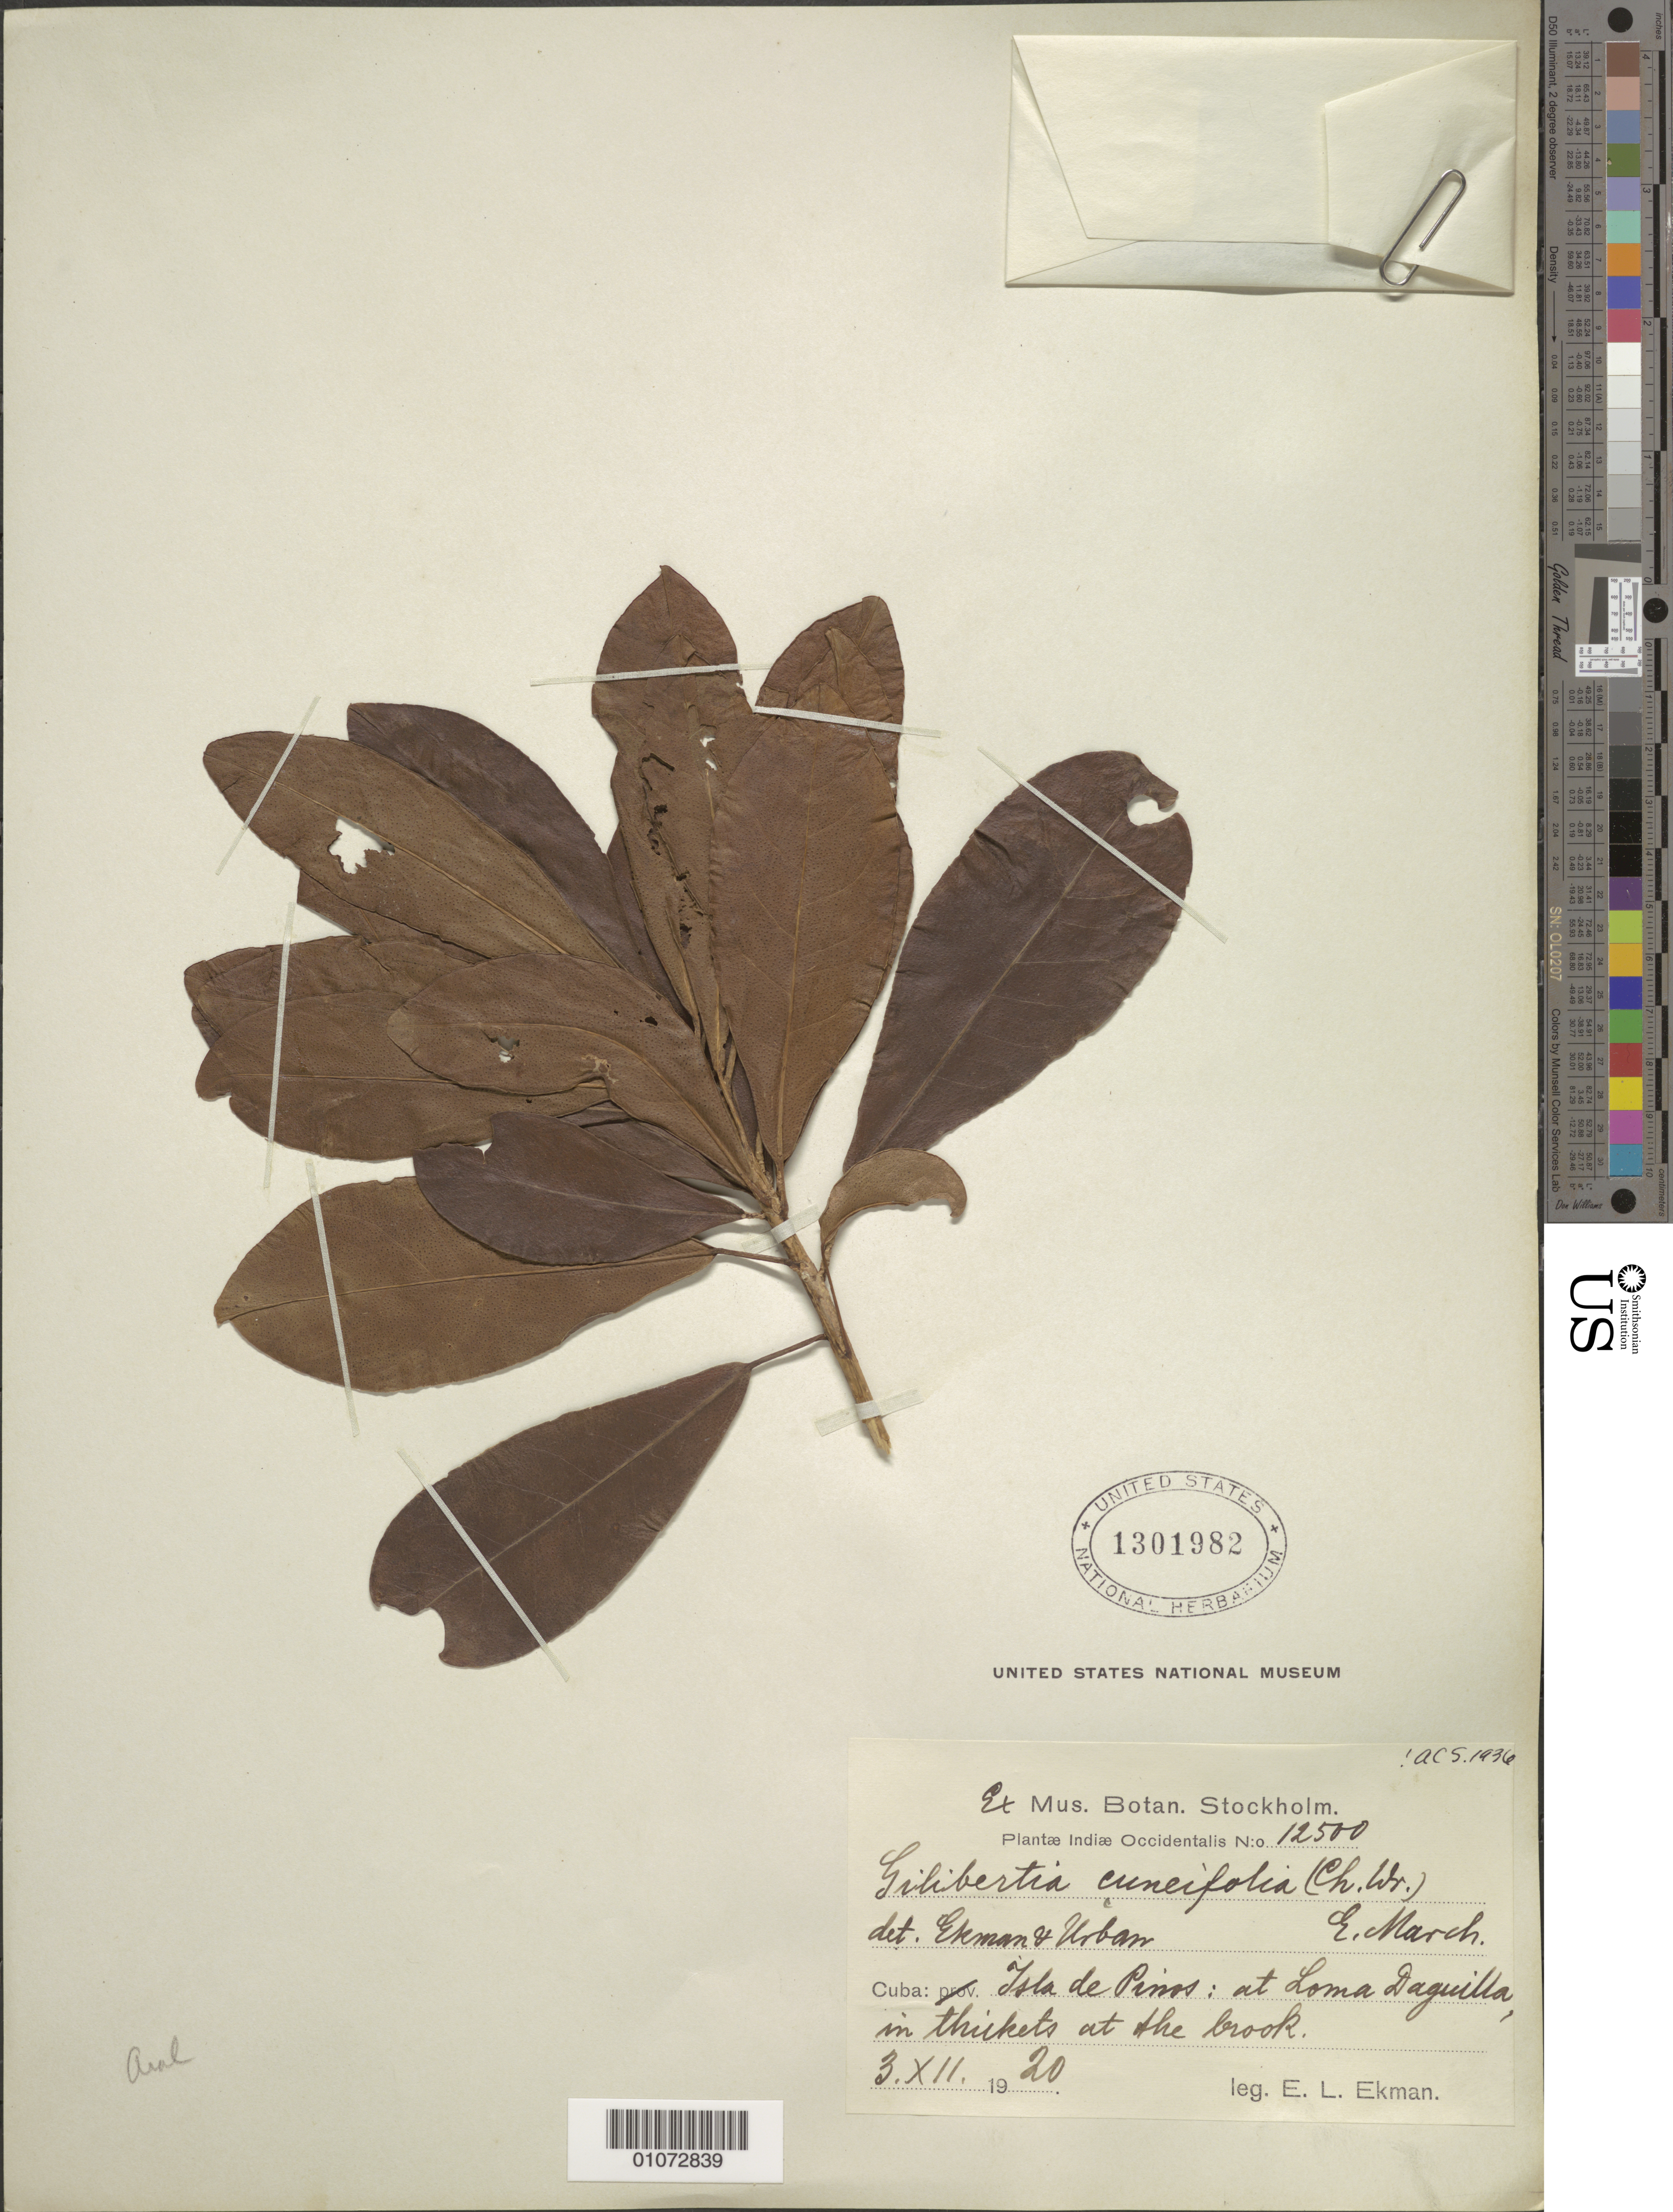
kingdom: Plantae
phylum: Tracheophyta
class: Magnoliopsida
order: Apiales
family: Araliaceae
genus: Dendropanax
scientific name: Dendropanax cuneifolius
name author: (C. Wright ex Griseb.) Seem.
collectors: E. L. Ekman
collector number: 12500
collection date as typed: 03 Dec 1920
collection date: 1920-12-03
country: Cuba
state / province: Isla de La Juventud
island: Isla de la Juventud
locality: Isle of Pines, AT Loma Daguilla, in thickets at the brook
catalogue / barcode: US 1301982